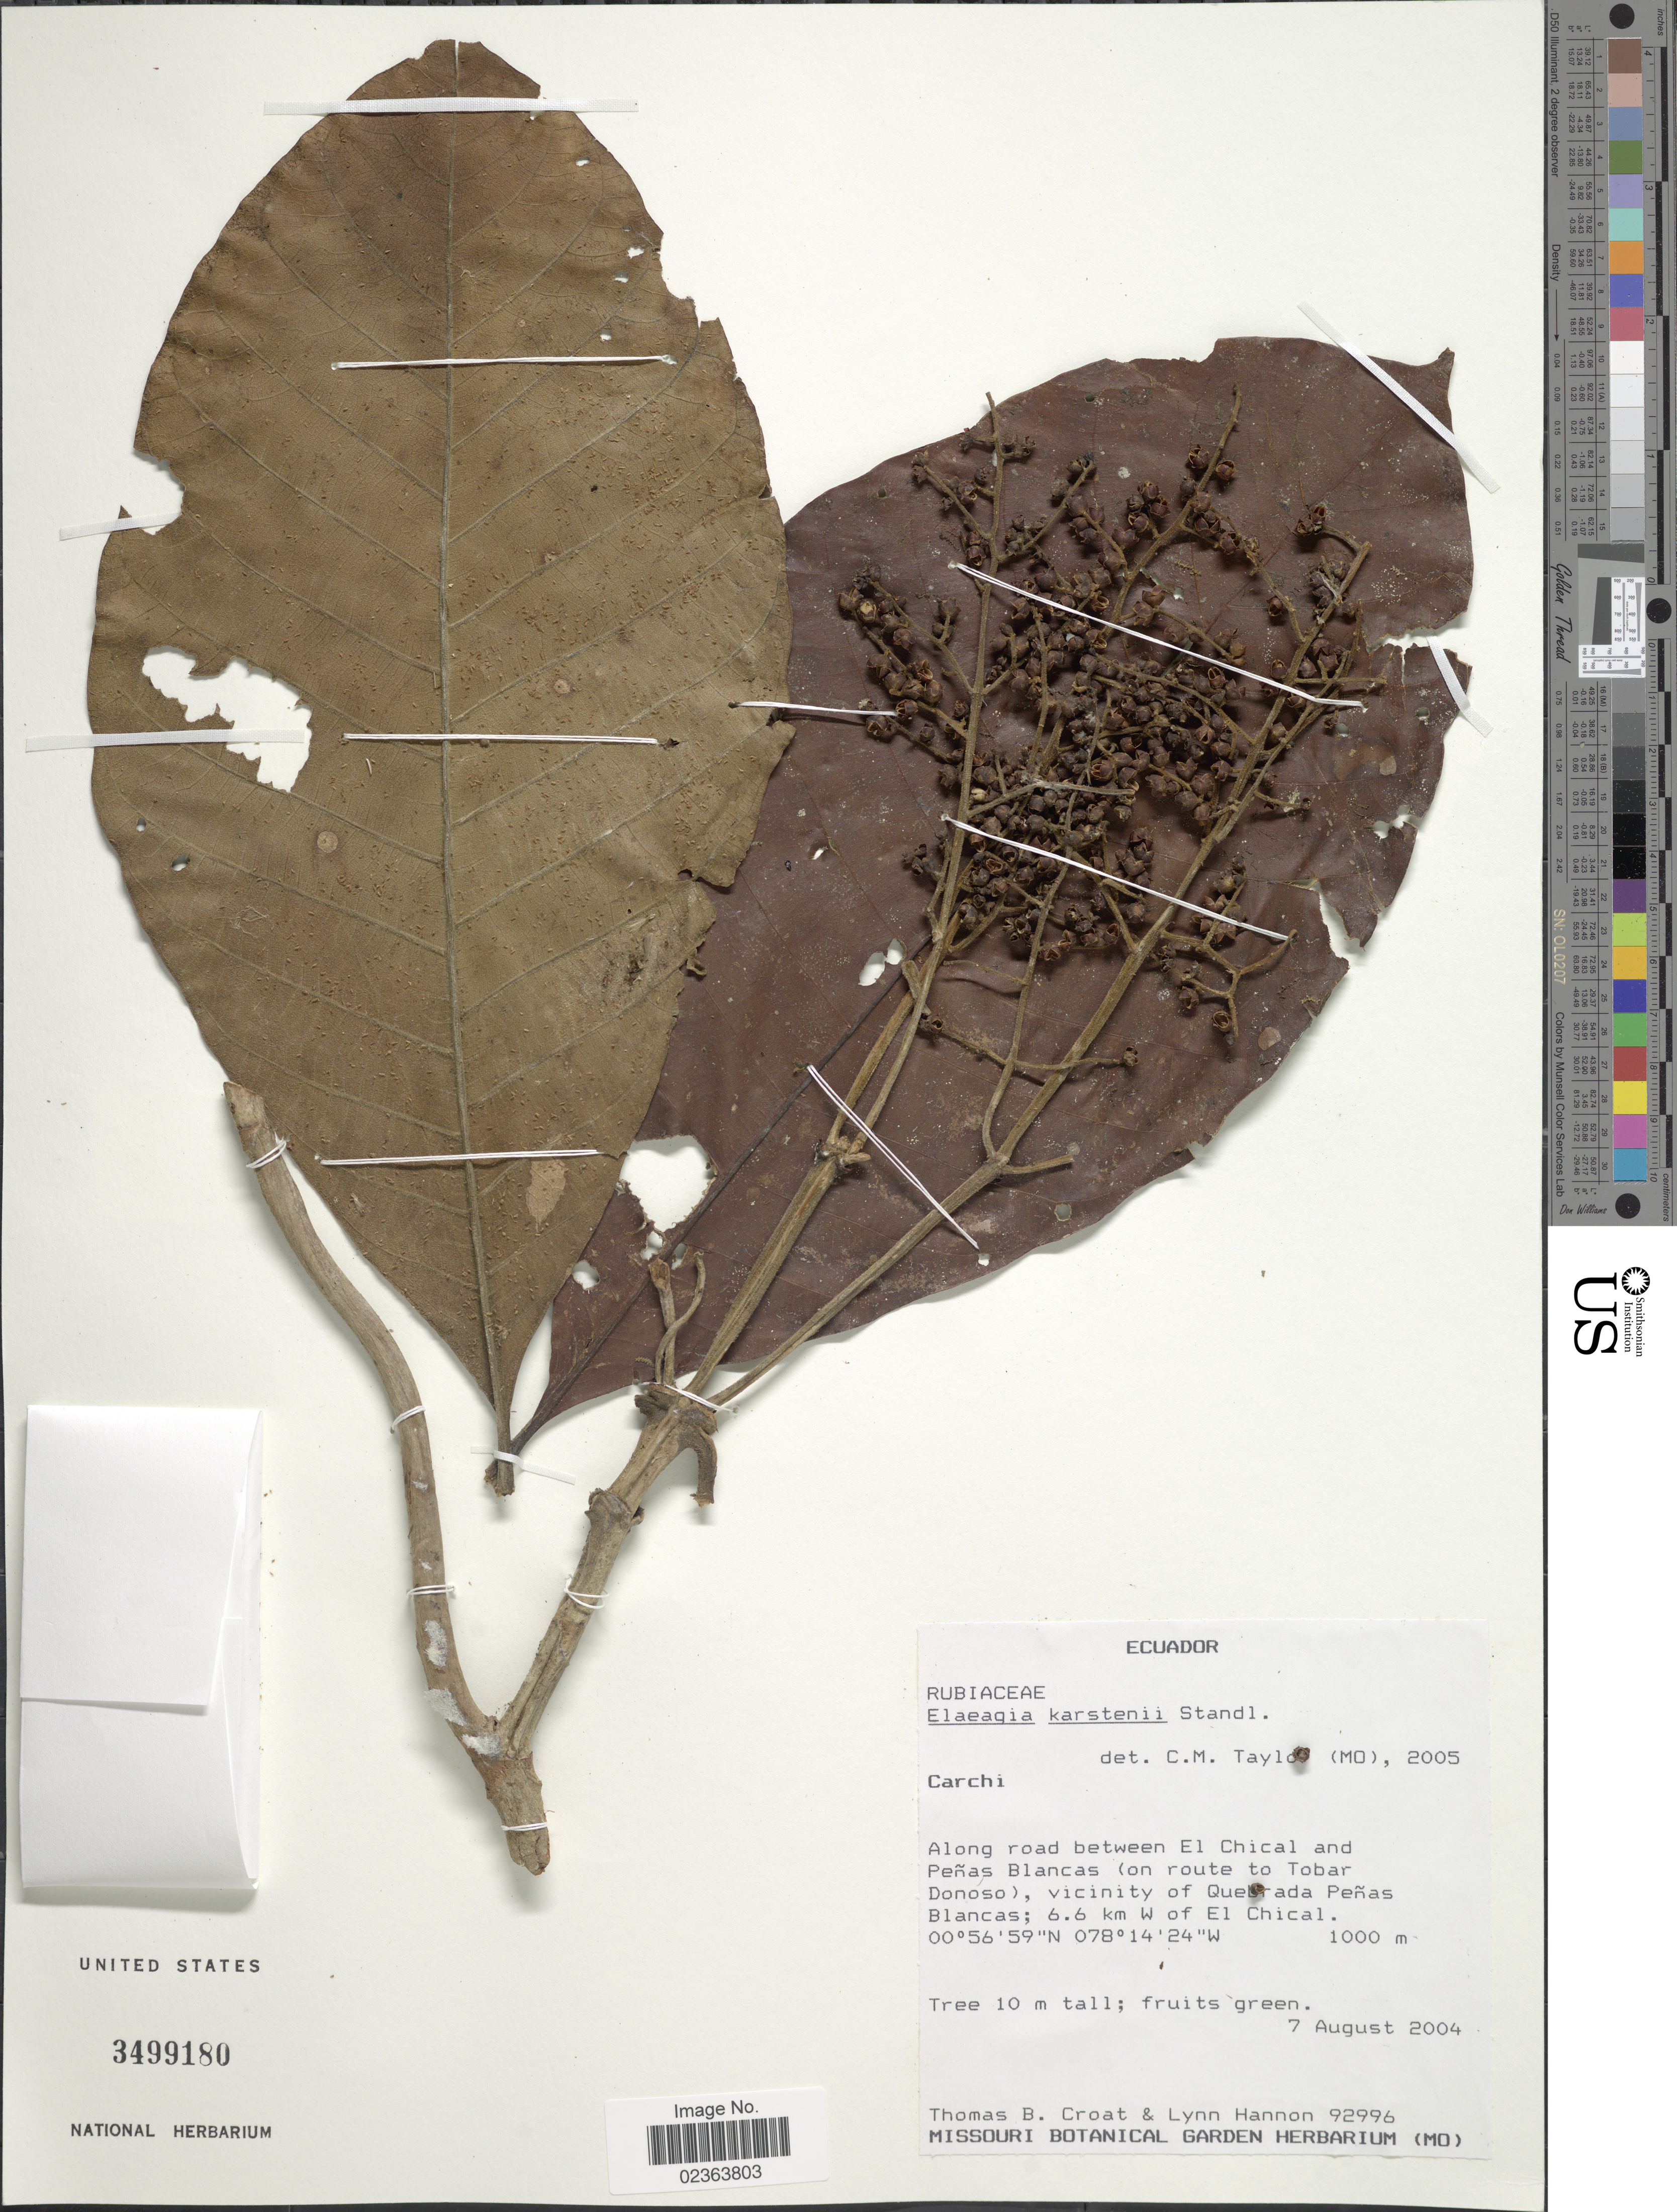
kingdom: Plantae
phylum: Tracheophyta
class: Magnoliopsida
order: Gentianales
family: Rubiaceae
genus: Elaeagia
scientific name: Elaeagia karstenii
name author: Standl.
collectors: T. B. Croat & L. Hannon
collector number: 92996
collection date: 2004-08-07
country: Ecuador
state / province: Carchi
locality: Carchi, Along road between El Chical and Penas Blancas (on route to Tobar Donoso), vicinity of Quebrada Penas Blancas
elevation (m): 1000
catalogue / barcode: US 3499180